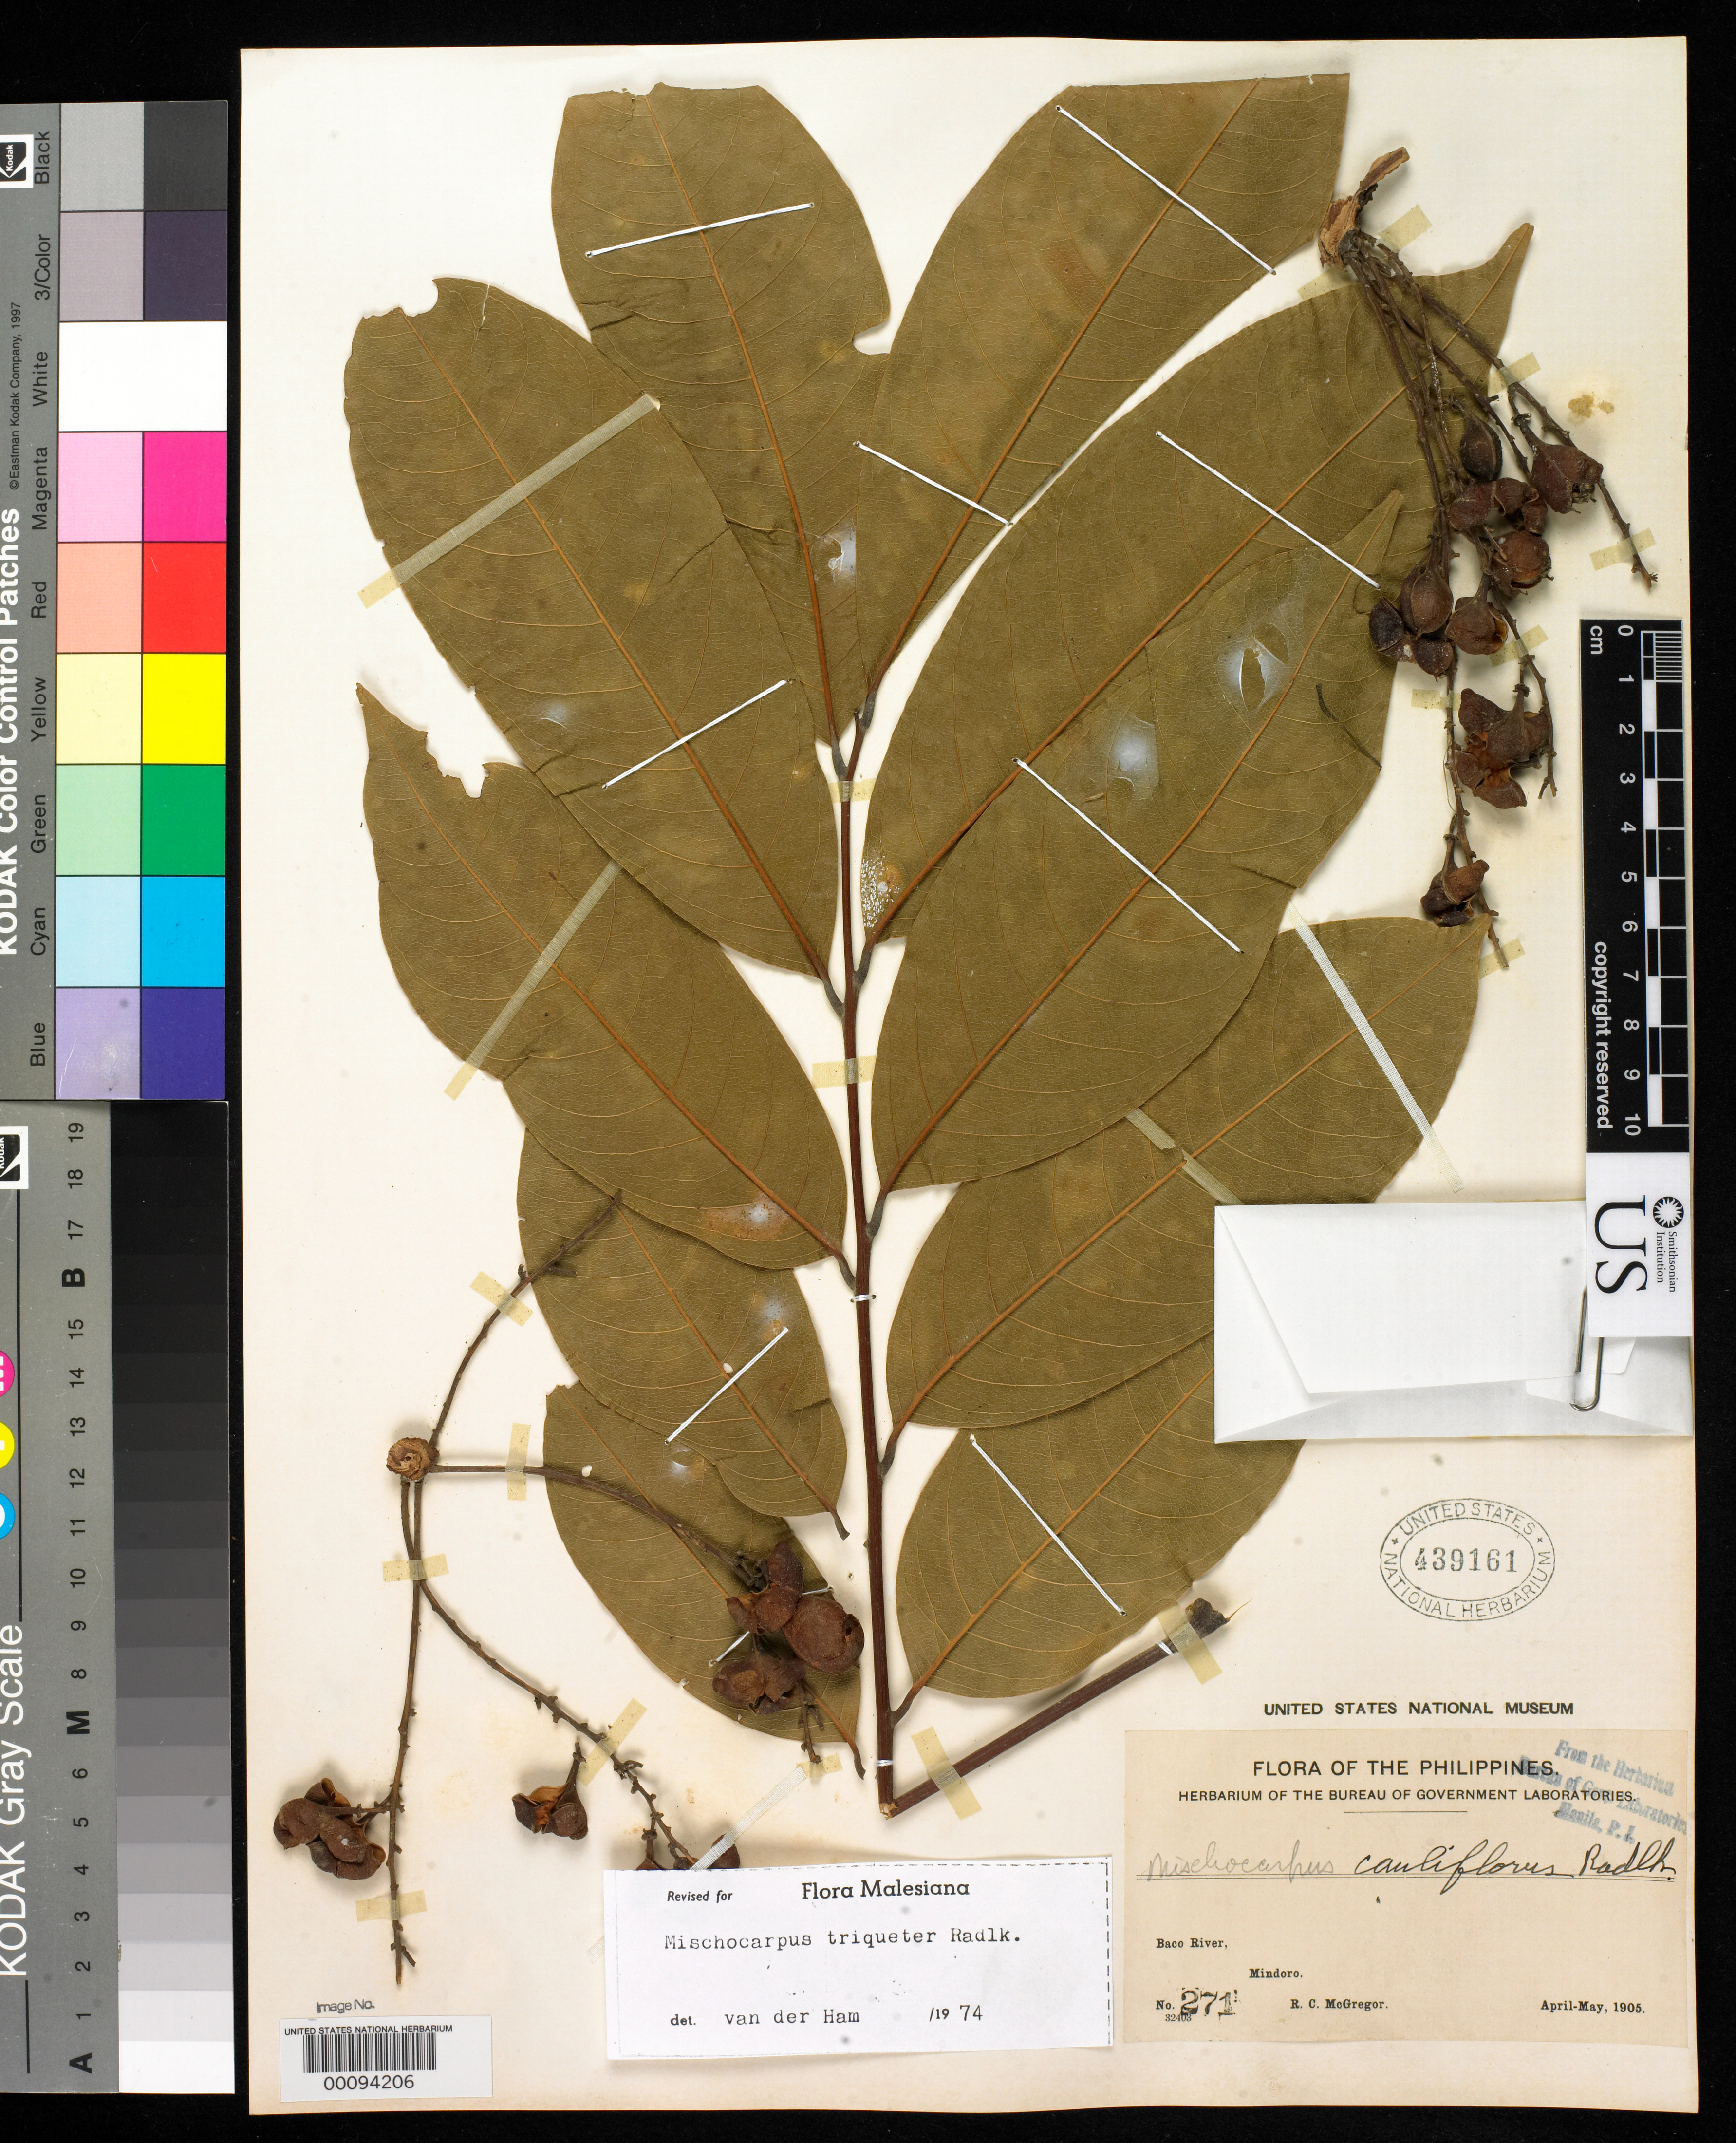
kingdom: Plantae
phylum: Tracheophyta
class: Magnoliopsida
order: Sapindales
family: Sapindaceae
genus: Mischocarpus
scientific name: Mischocarpus cauliflorus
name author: Radlk.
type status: Type Collection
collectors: R. C. McGregor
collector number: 271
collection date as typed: Apr 1905 to -- May 1905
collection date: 1905-04/1905-05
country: Philippines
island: Mindoro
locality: Baco River.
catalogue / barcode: US 439161